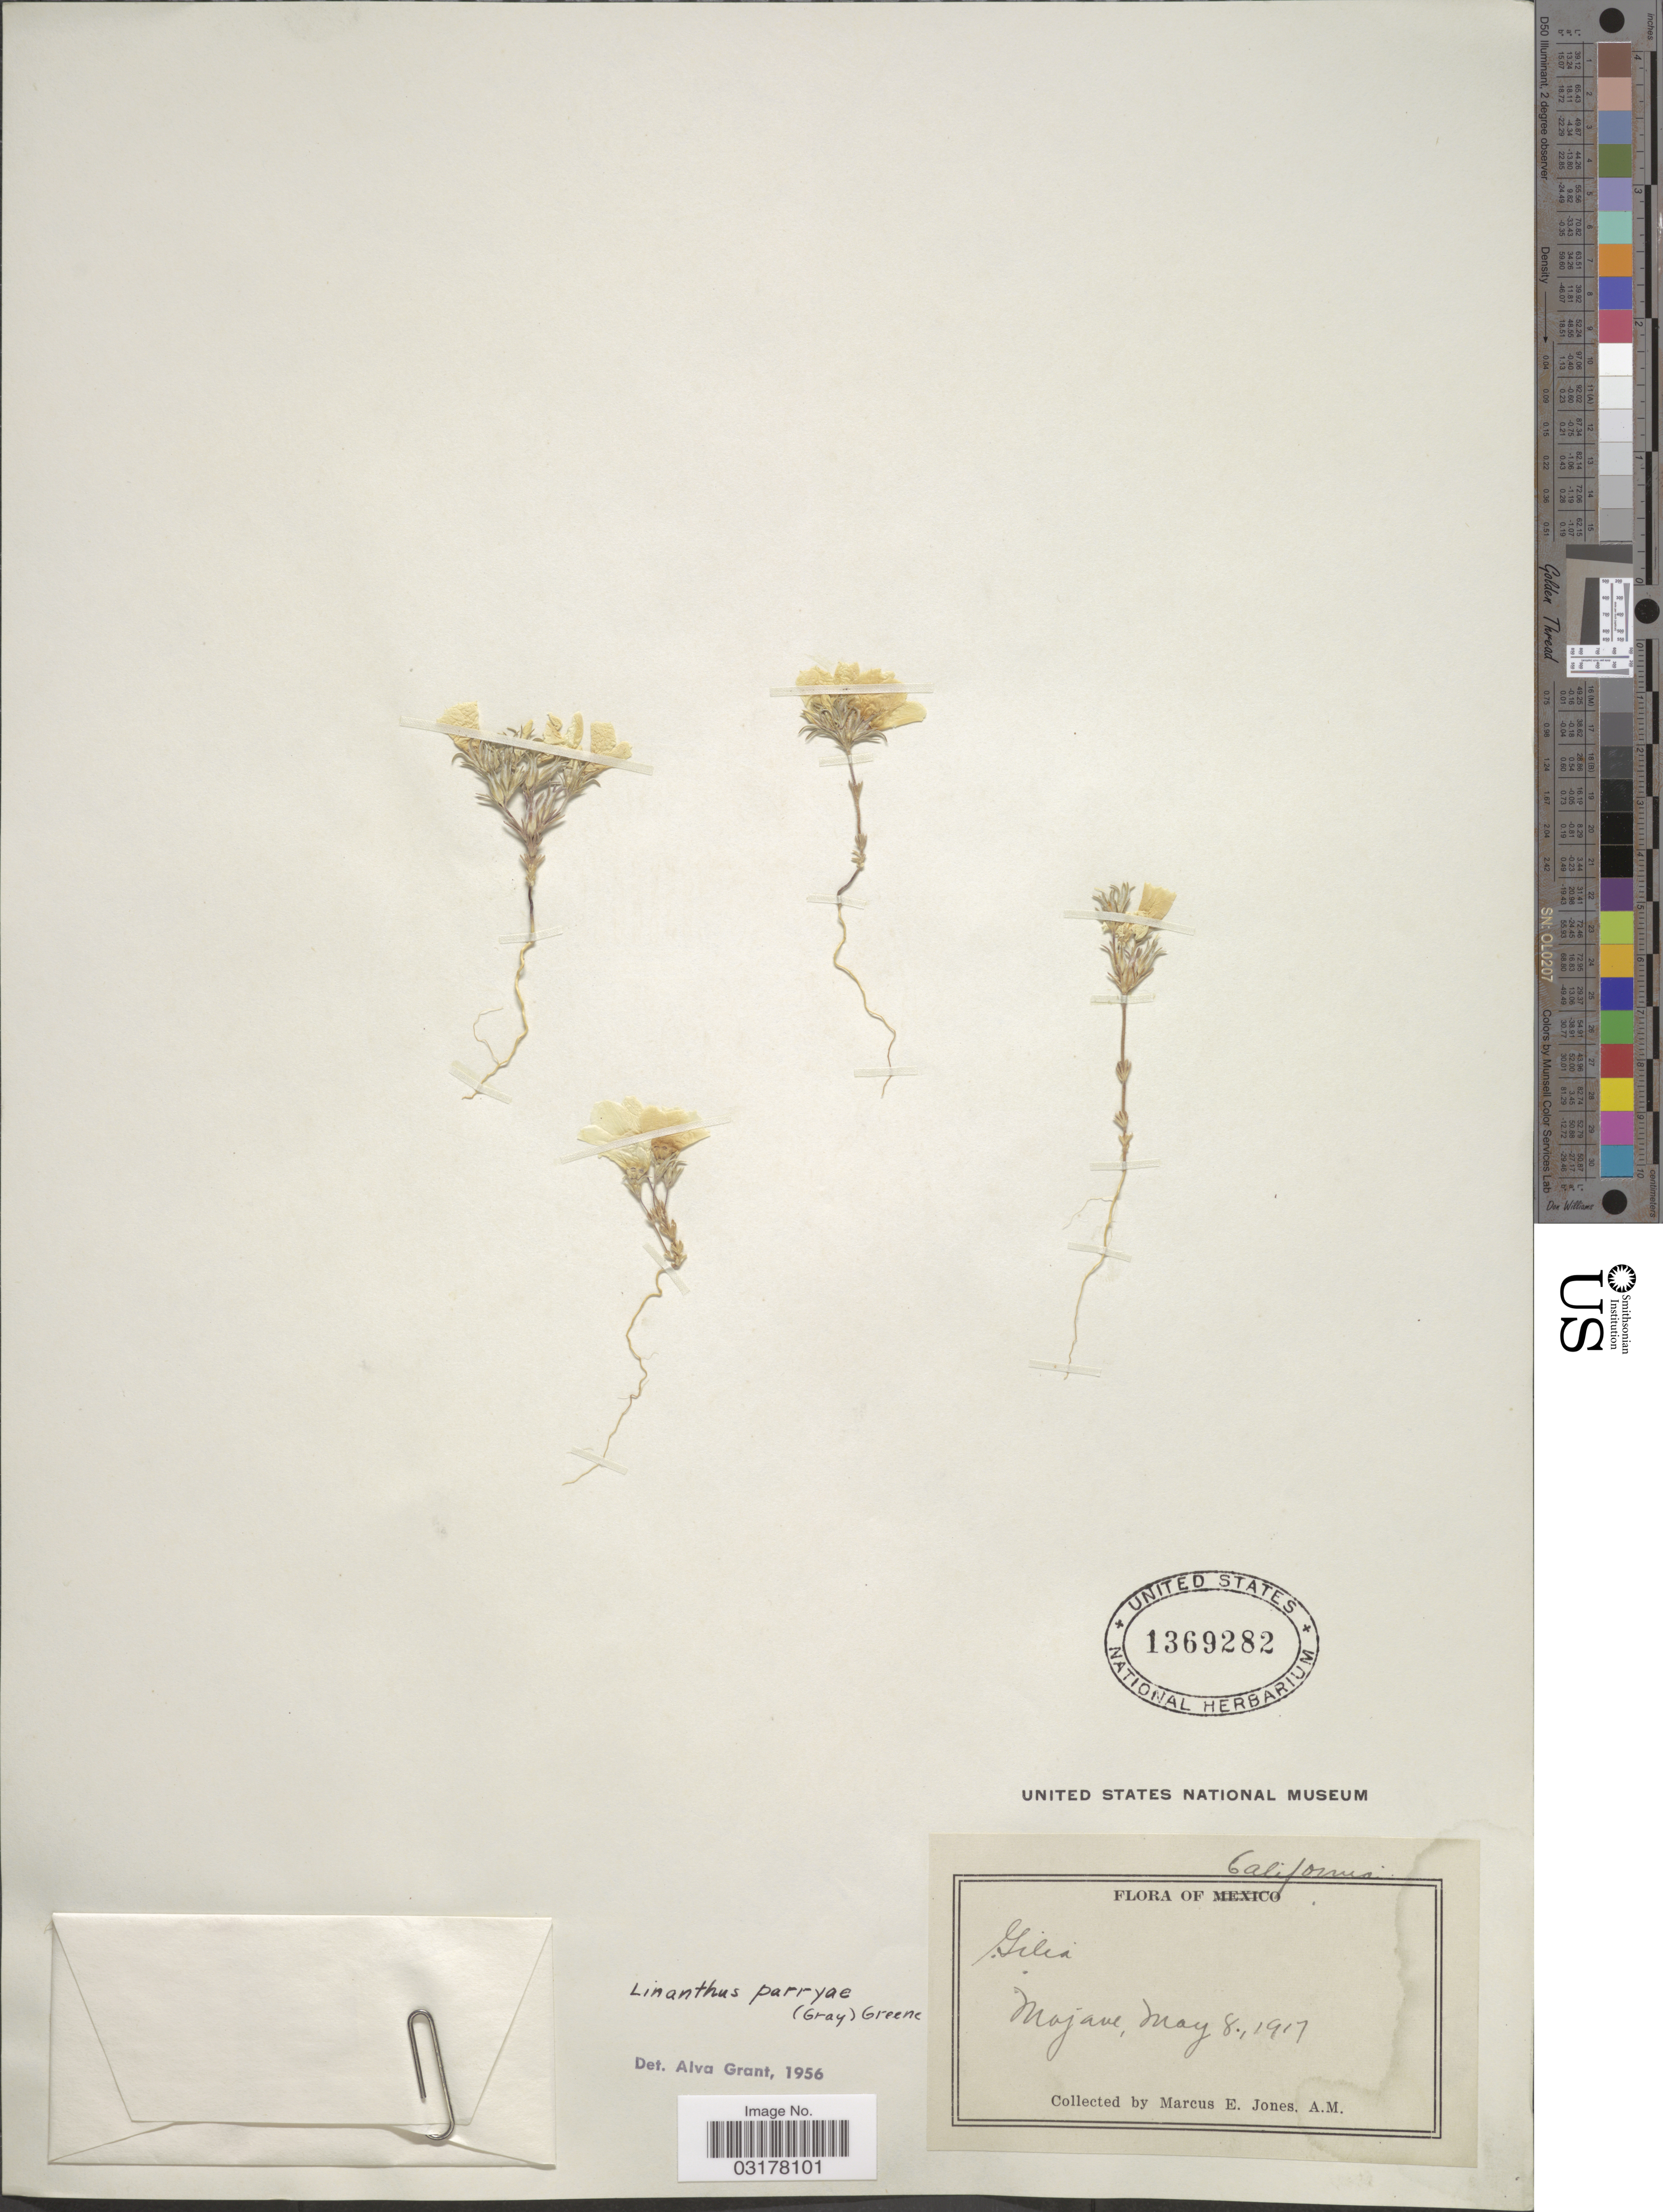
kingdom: Plantae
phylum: Tracheophyta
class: Magnoliopsida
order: Ericales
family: Polemoniaceae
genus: Linanthus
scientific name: Linanthus parryae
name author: (A. Gray) Greene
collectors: M. E. Jones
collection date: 1917-05-08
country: United States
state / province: California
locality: Mojave.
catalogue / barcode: US 1369282